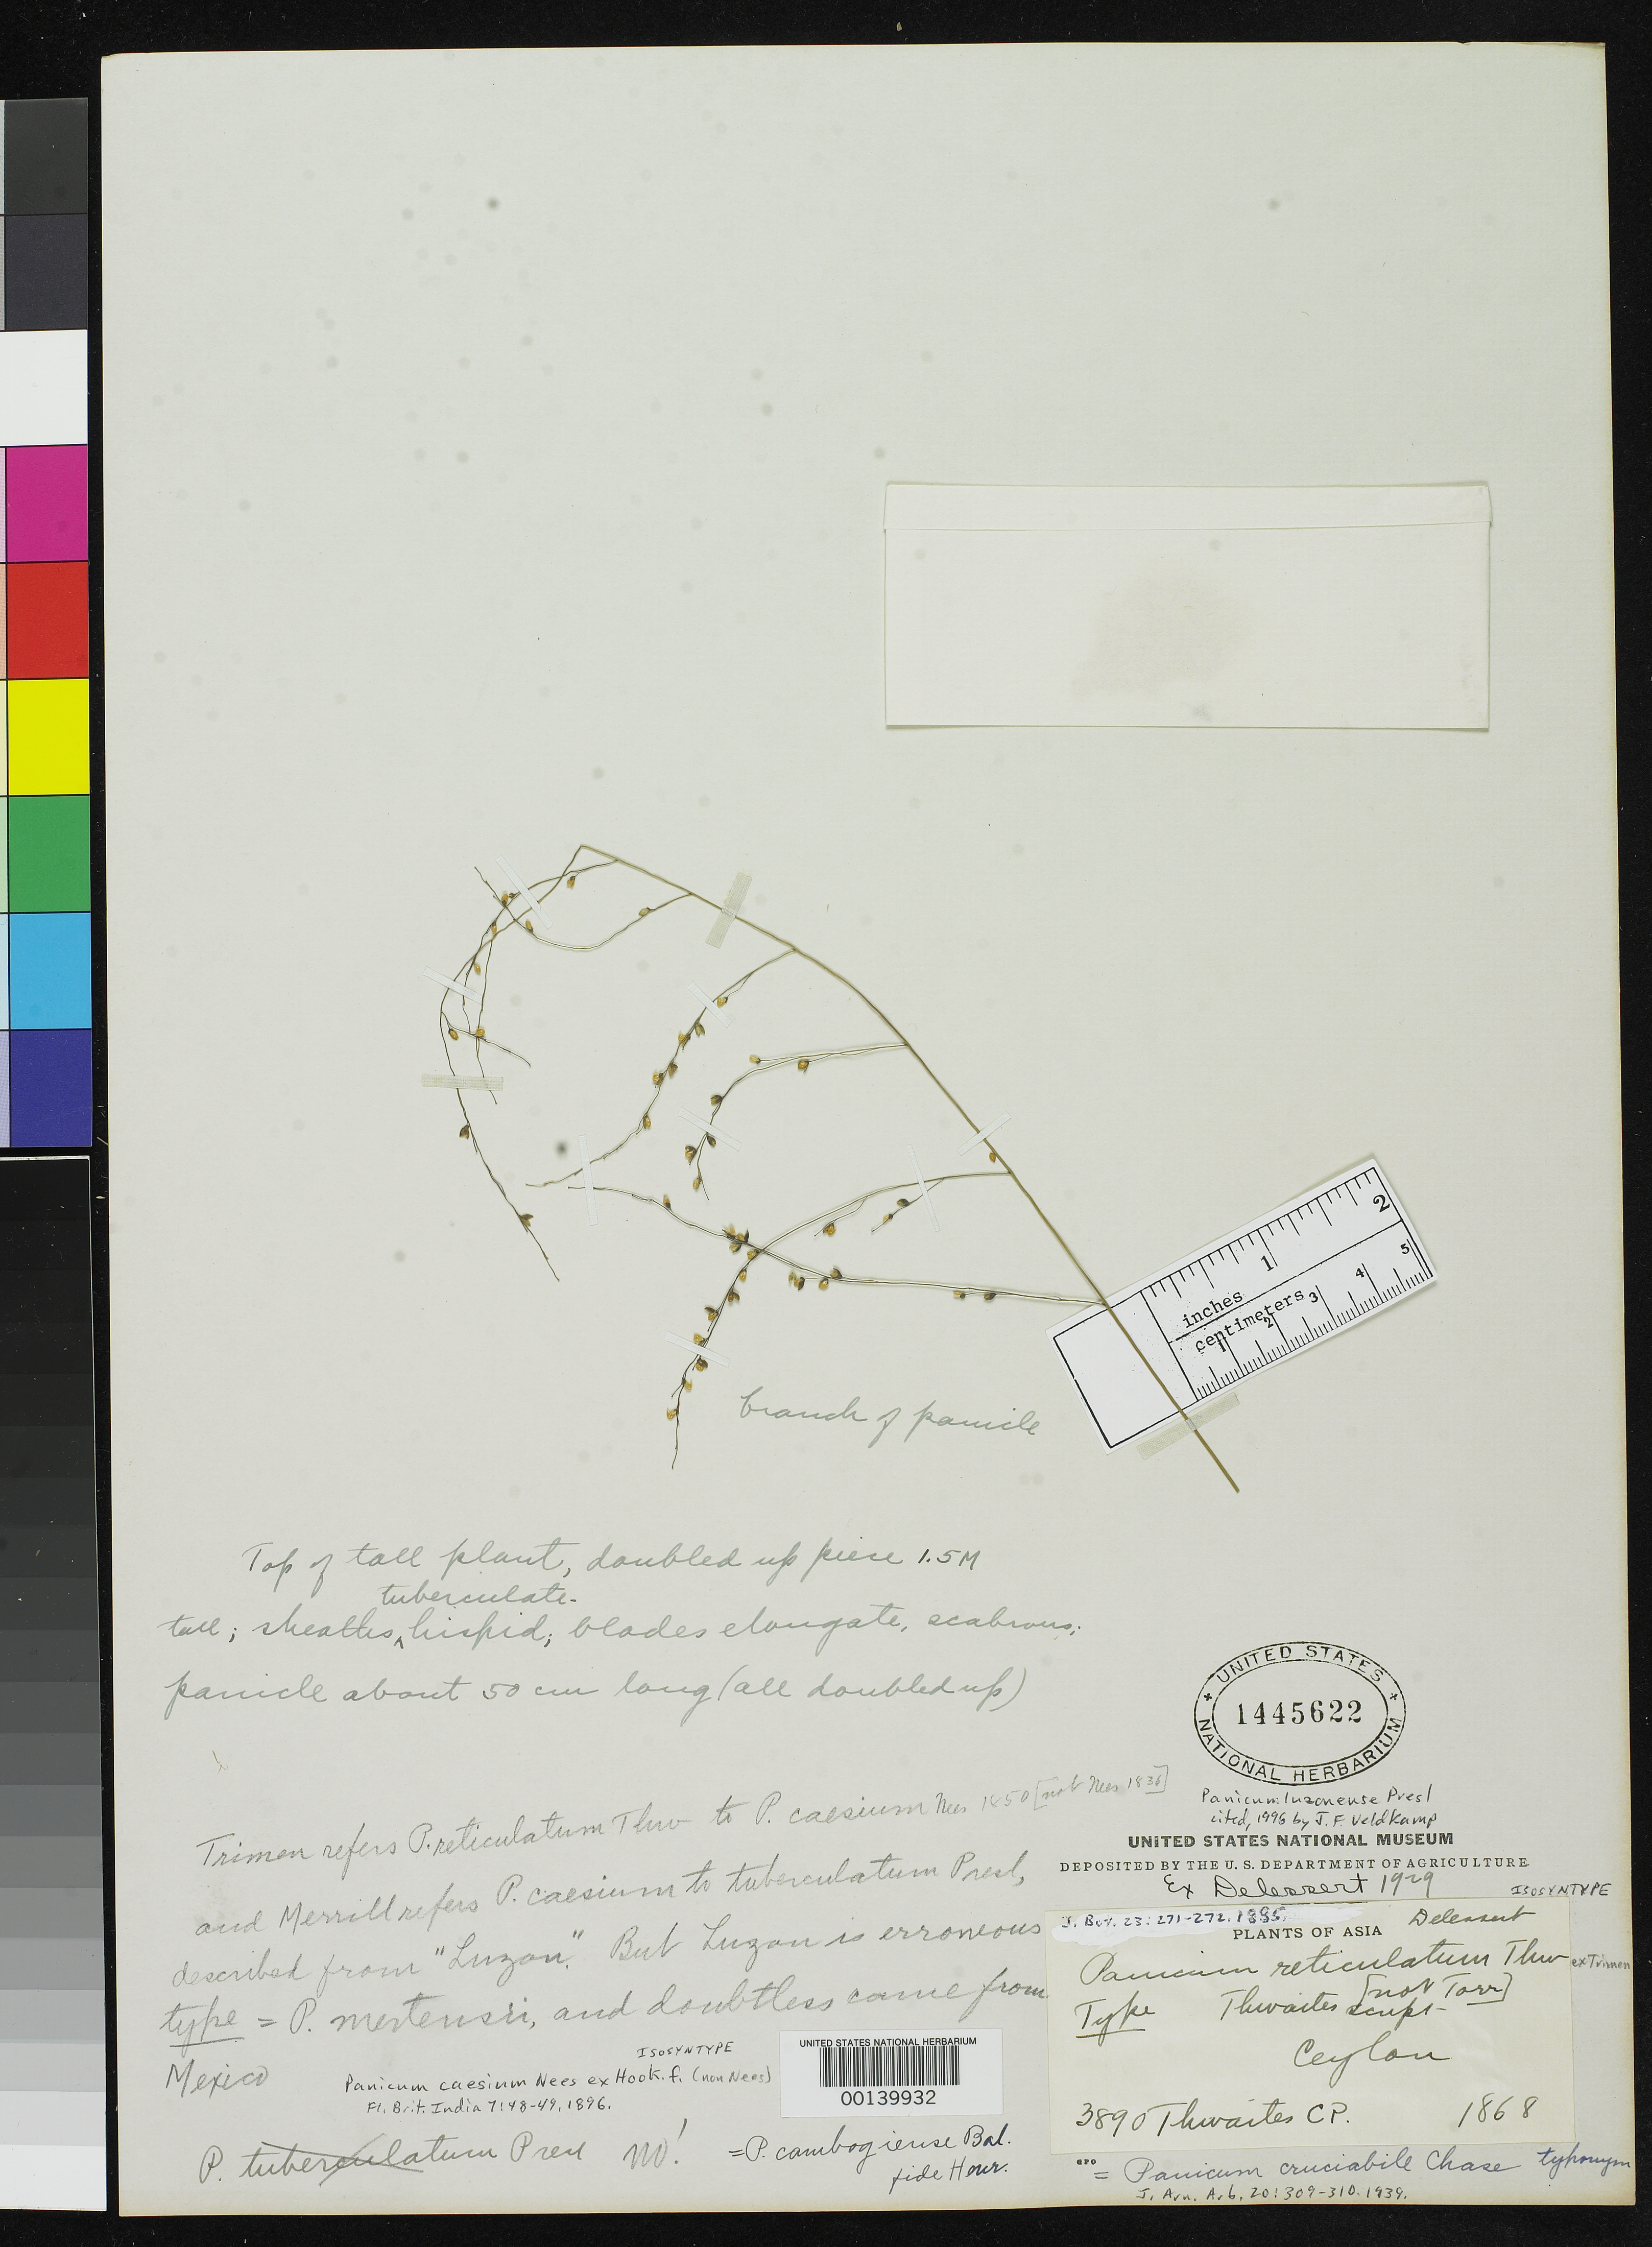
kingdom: Plantae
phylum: Tracheophyta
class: Liliopsida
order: Poales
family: Poaceae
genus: Panicum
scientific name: Panicum reticulatum Thwaites ex Trimen, nom. illeg.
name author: Thwaites ex Trimen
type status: Type Collection; Lectotype; Isosyntype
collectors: G. H. K. Thwaites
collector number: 3890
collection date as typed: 1868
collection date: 1868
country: Sri Lanka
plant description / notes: Dubiously a type of Panicum reticulatum Thwaites ex Trimen. This specimen annotated "1868"; if that is the collection date then this cannot be a type, as protologue explicitly cites a collection from 1865. Also annotated (S.F. Smith script) as "isosyntype" of "Panicum caesium Nees ex Hook.f. (non Nees), Fl. Brit. India 7: 48-49" but that was a name misapplied by Hooker, and did not describe a new taxon. See Chase 1939 for discussion of nomenclature & typification.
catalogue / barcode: US 1445622